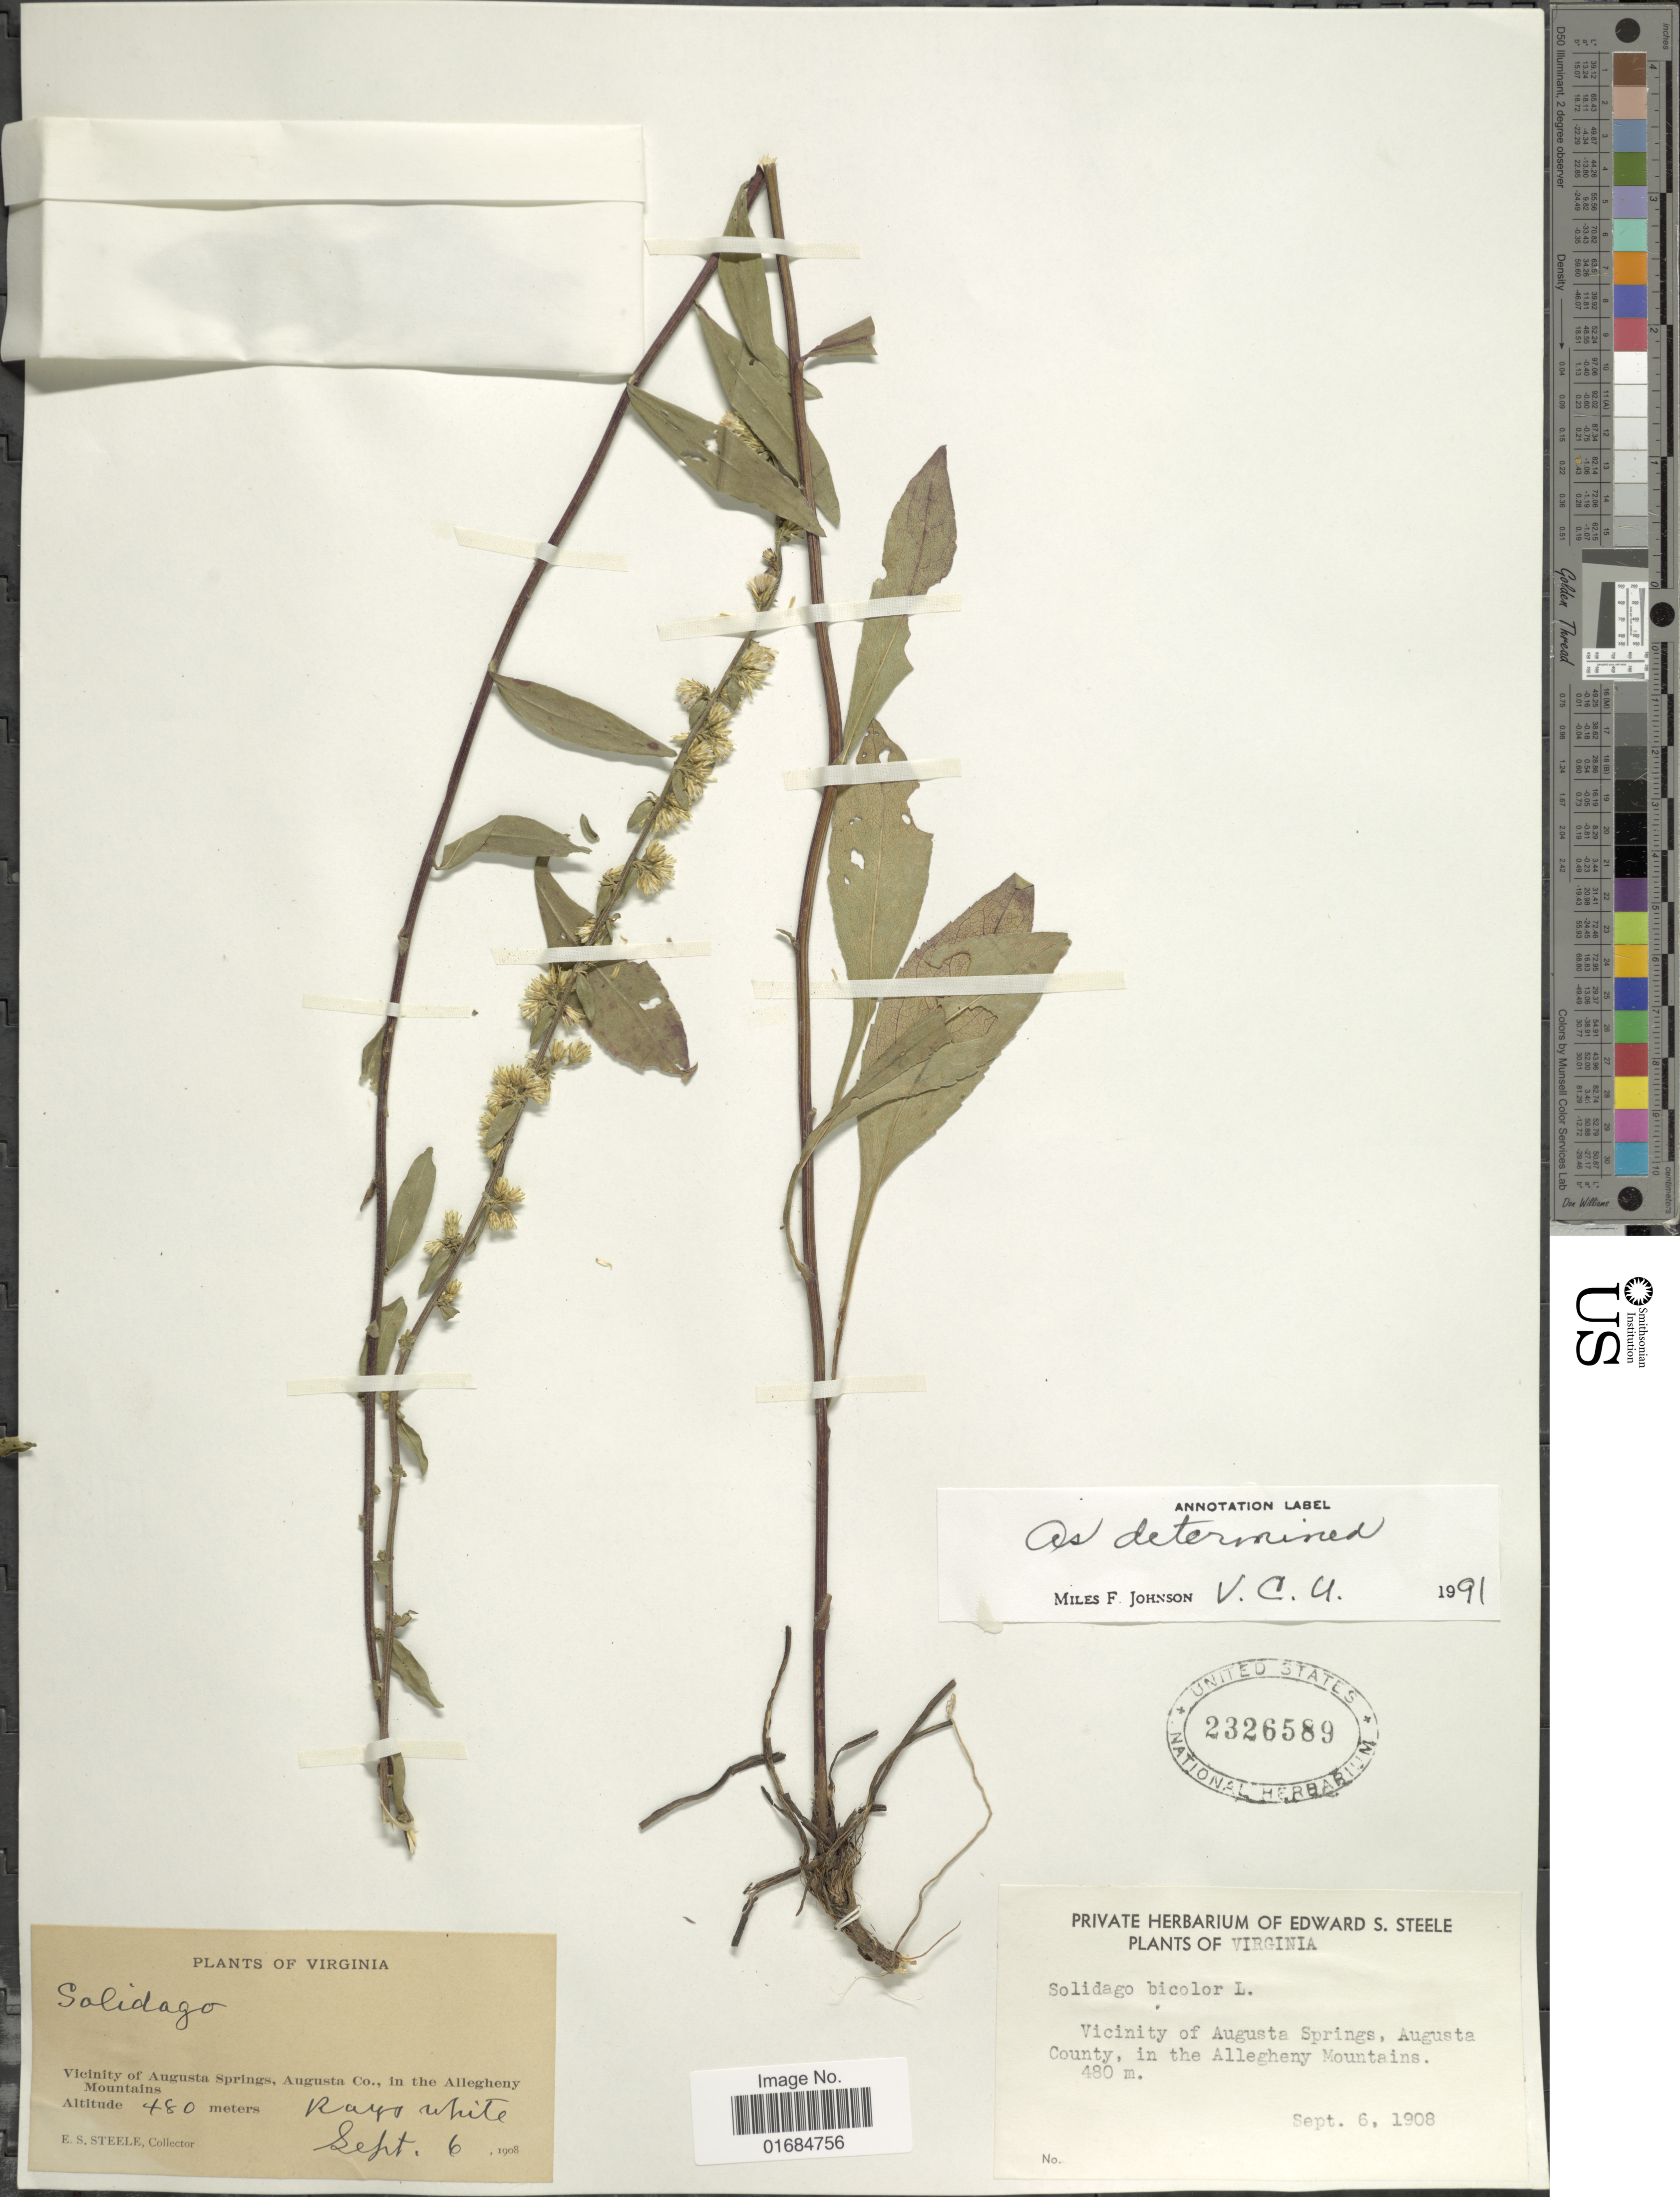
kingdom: Plantae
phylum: Tracheophyta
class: Magnoliopsida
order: Asterales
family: Asteraceae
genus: Solidago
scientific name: Solidago bicolor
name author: L.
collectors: E. Steele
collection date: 1908-09-06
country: United States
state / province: Virginia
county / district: Augusta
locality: Vicinity of Augusta Springs, Augusta Co., in the Allegheny Mountains.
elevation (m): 480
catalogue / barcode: US 2326589